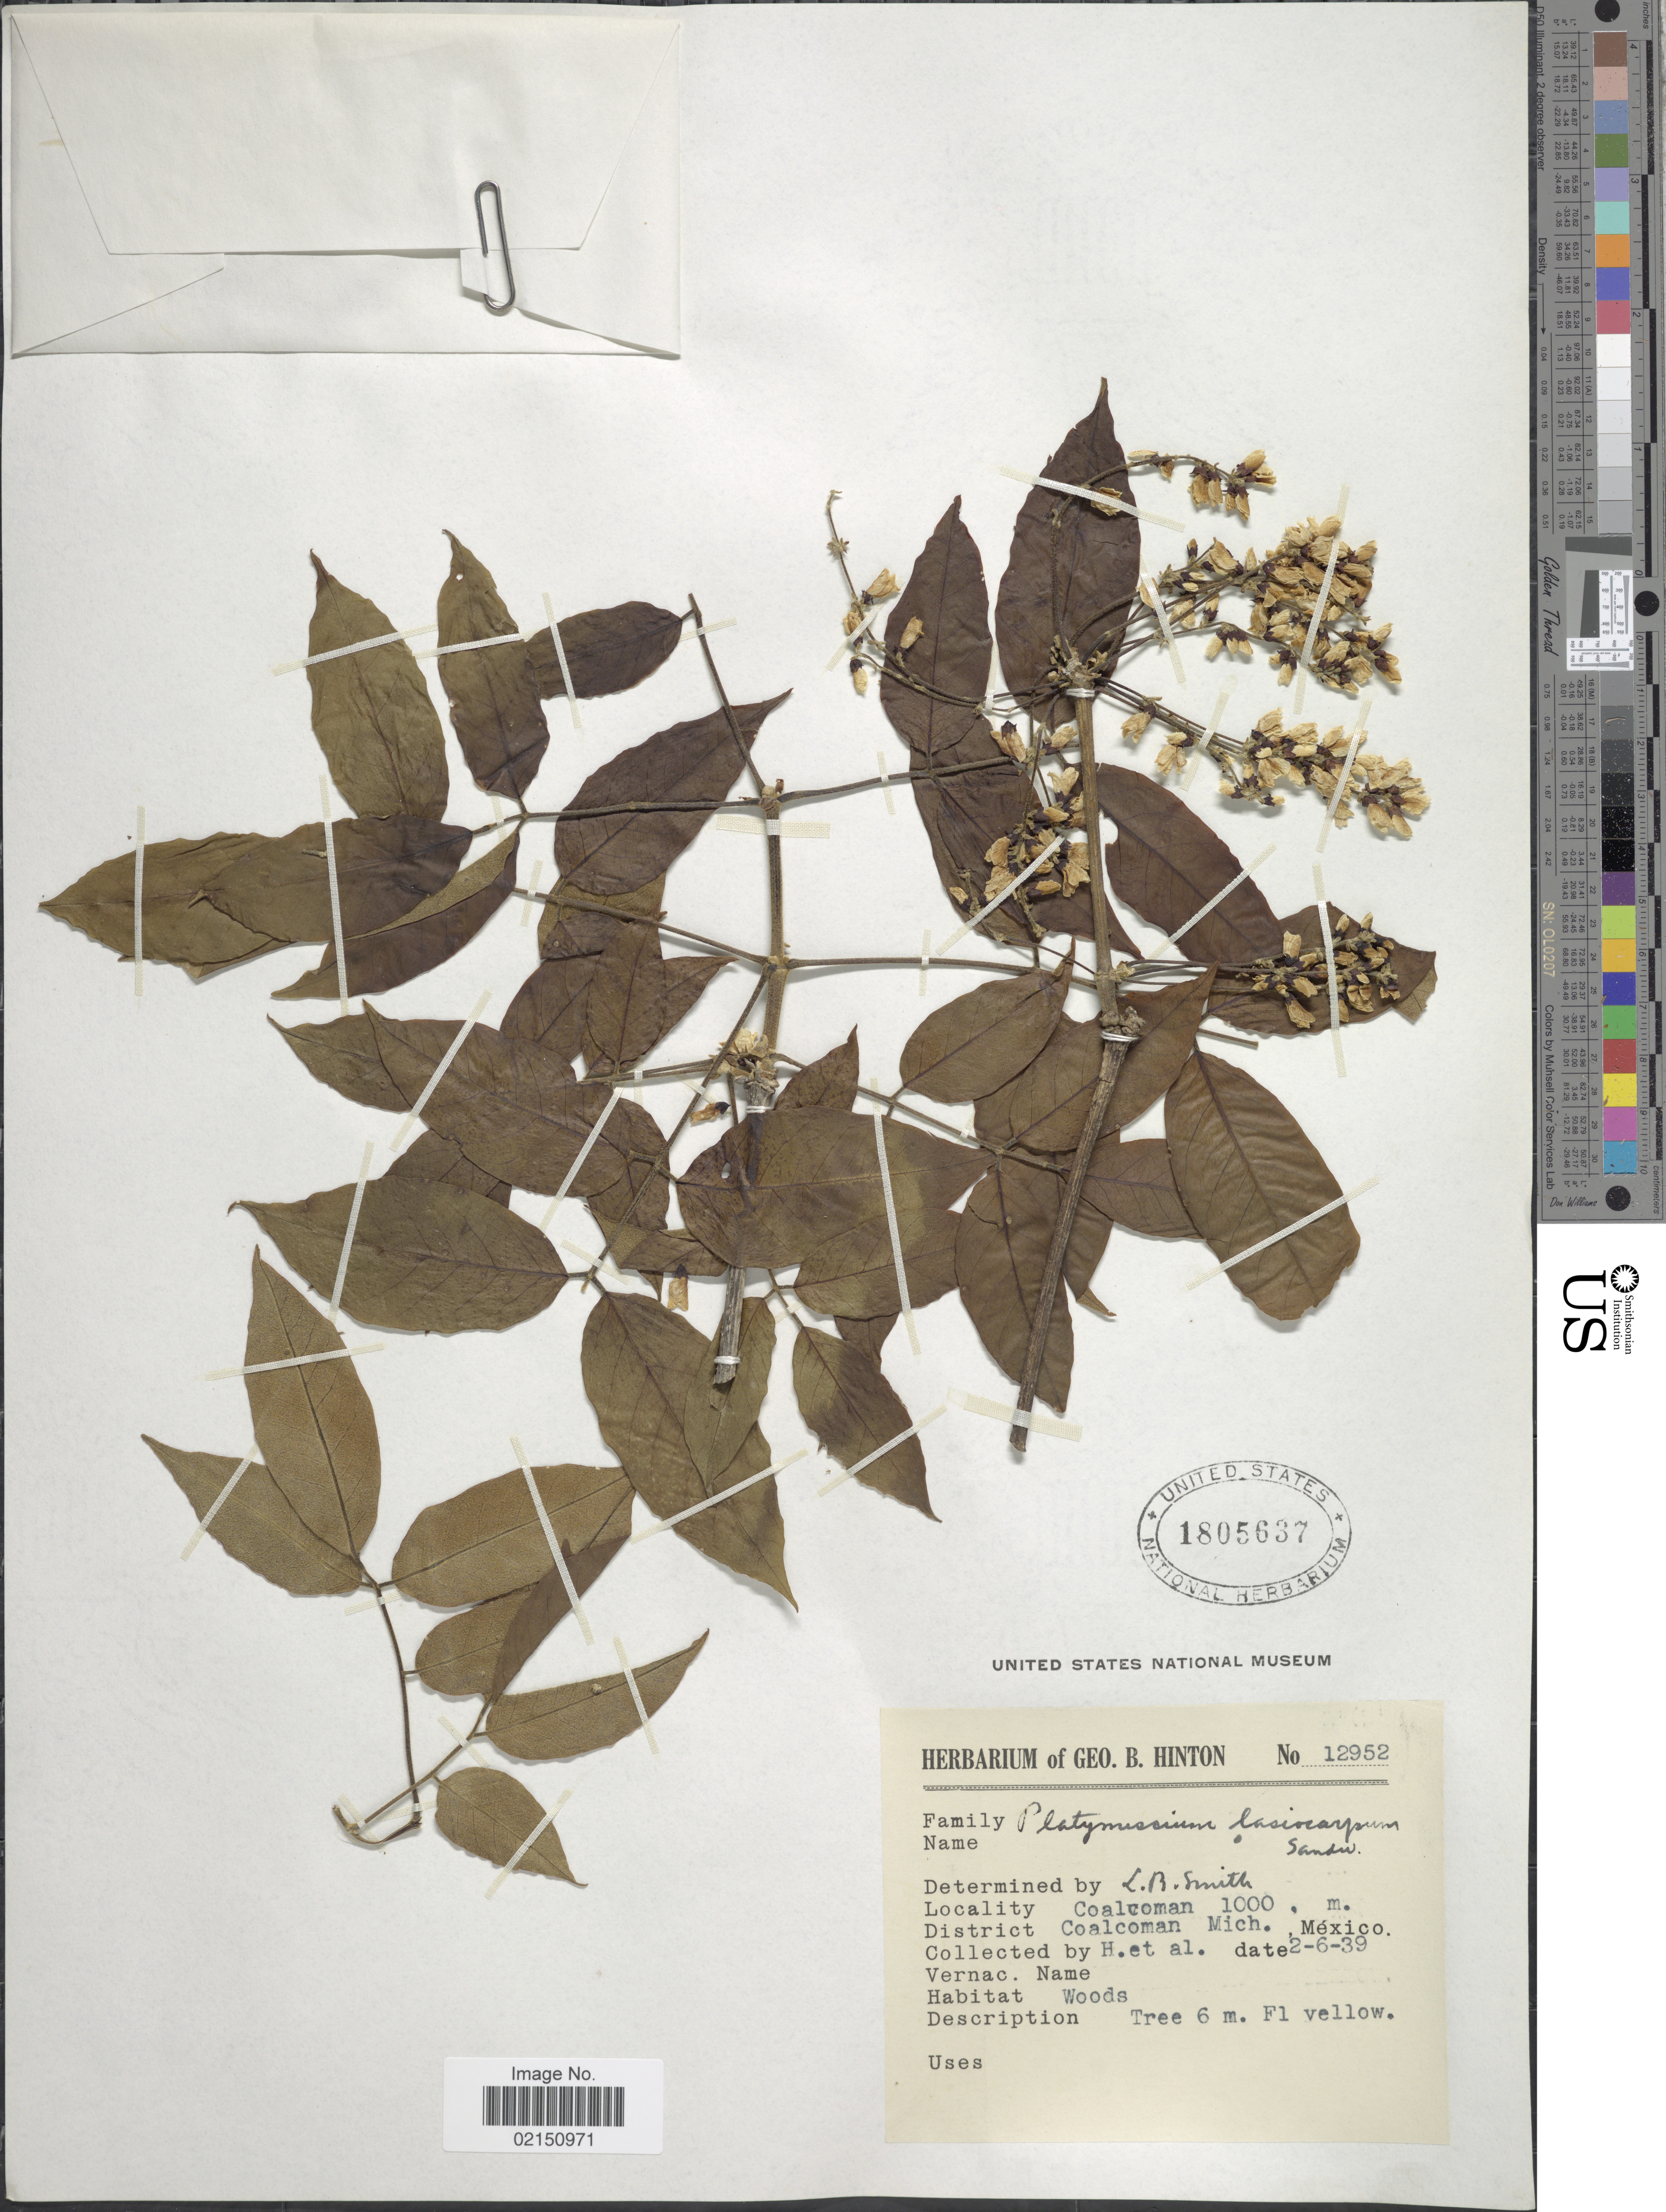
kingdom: Plantae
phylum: Tracheophyta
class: Magnoliopsida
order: Fabales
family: Fabaceae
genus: Platymiscium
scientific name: Platymiscium lasiocarpum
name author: Sandwith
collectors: G. B. Hinton & et al.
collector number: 12952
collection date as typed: Transcribed d/m/y: 6/2/39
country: Mexico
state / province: Michoacán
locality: Coalcoman, District Coalcoman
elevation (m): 1000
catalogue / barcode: US 1805637